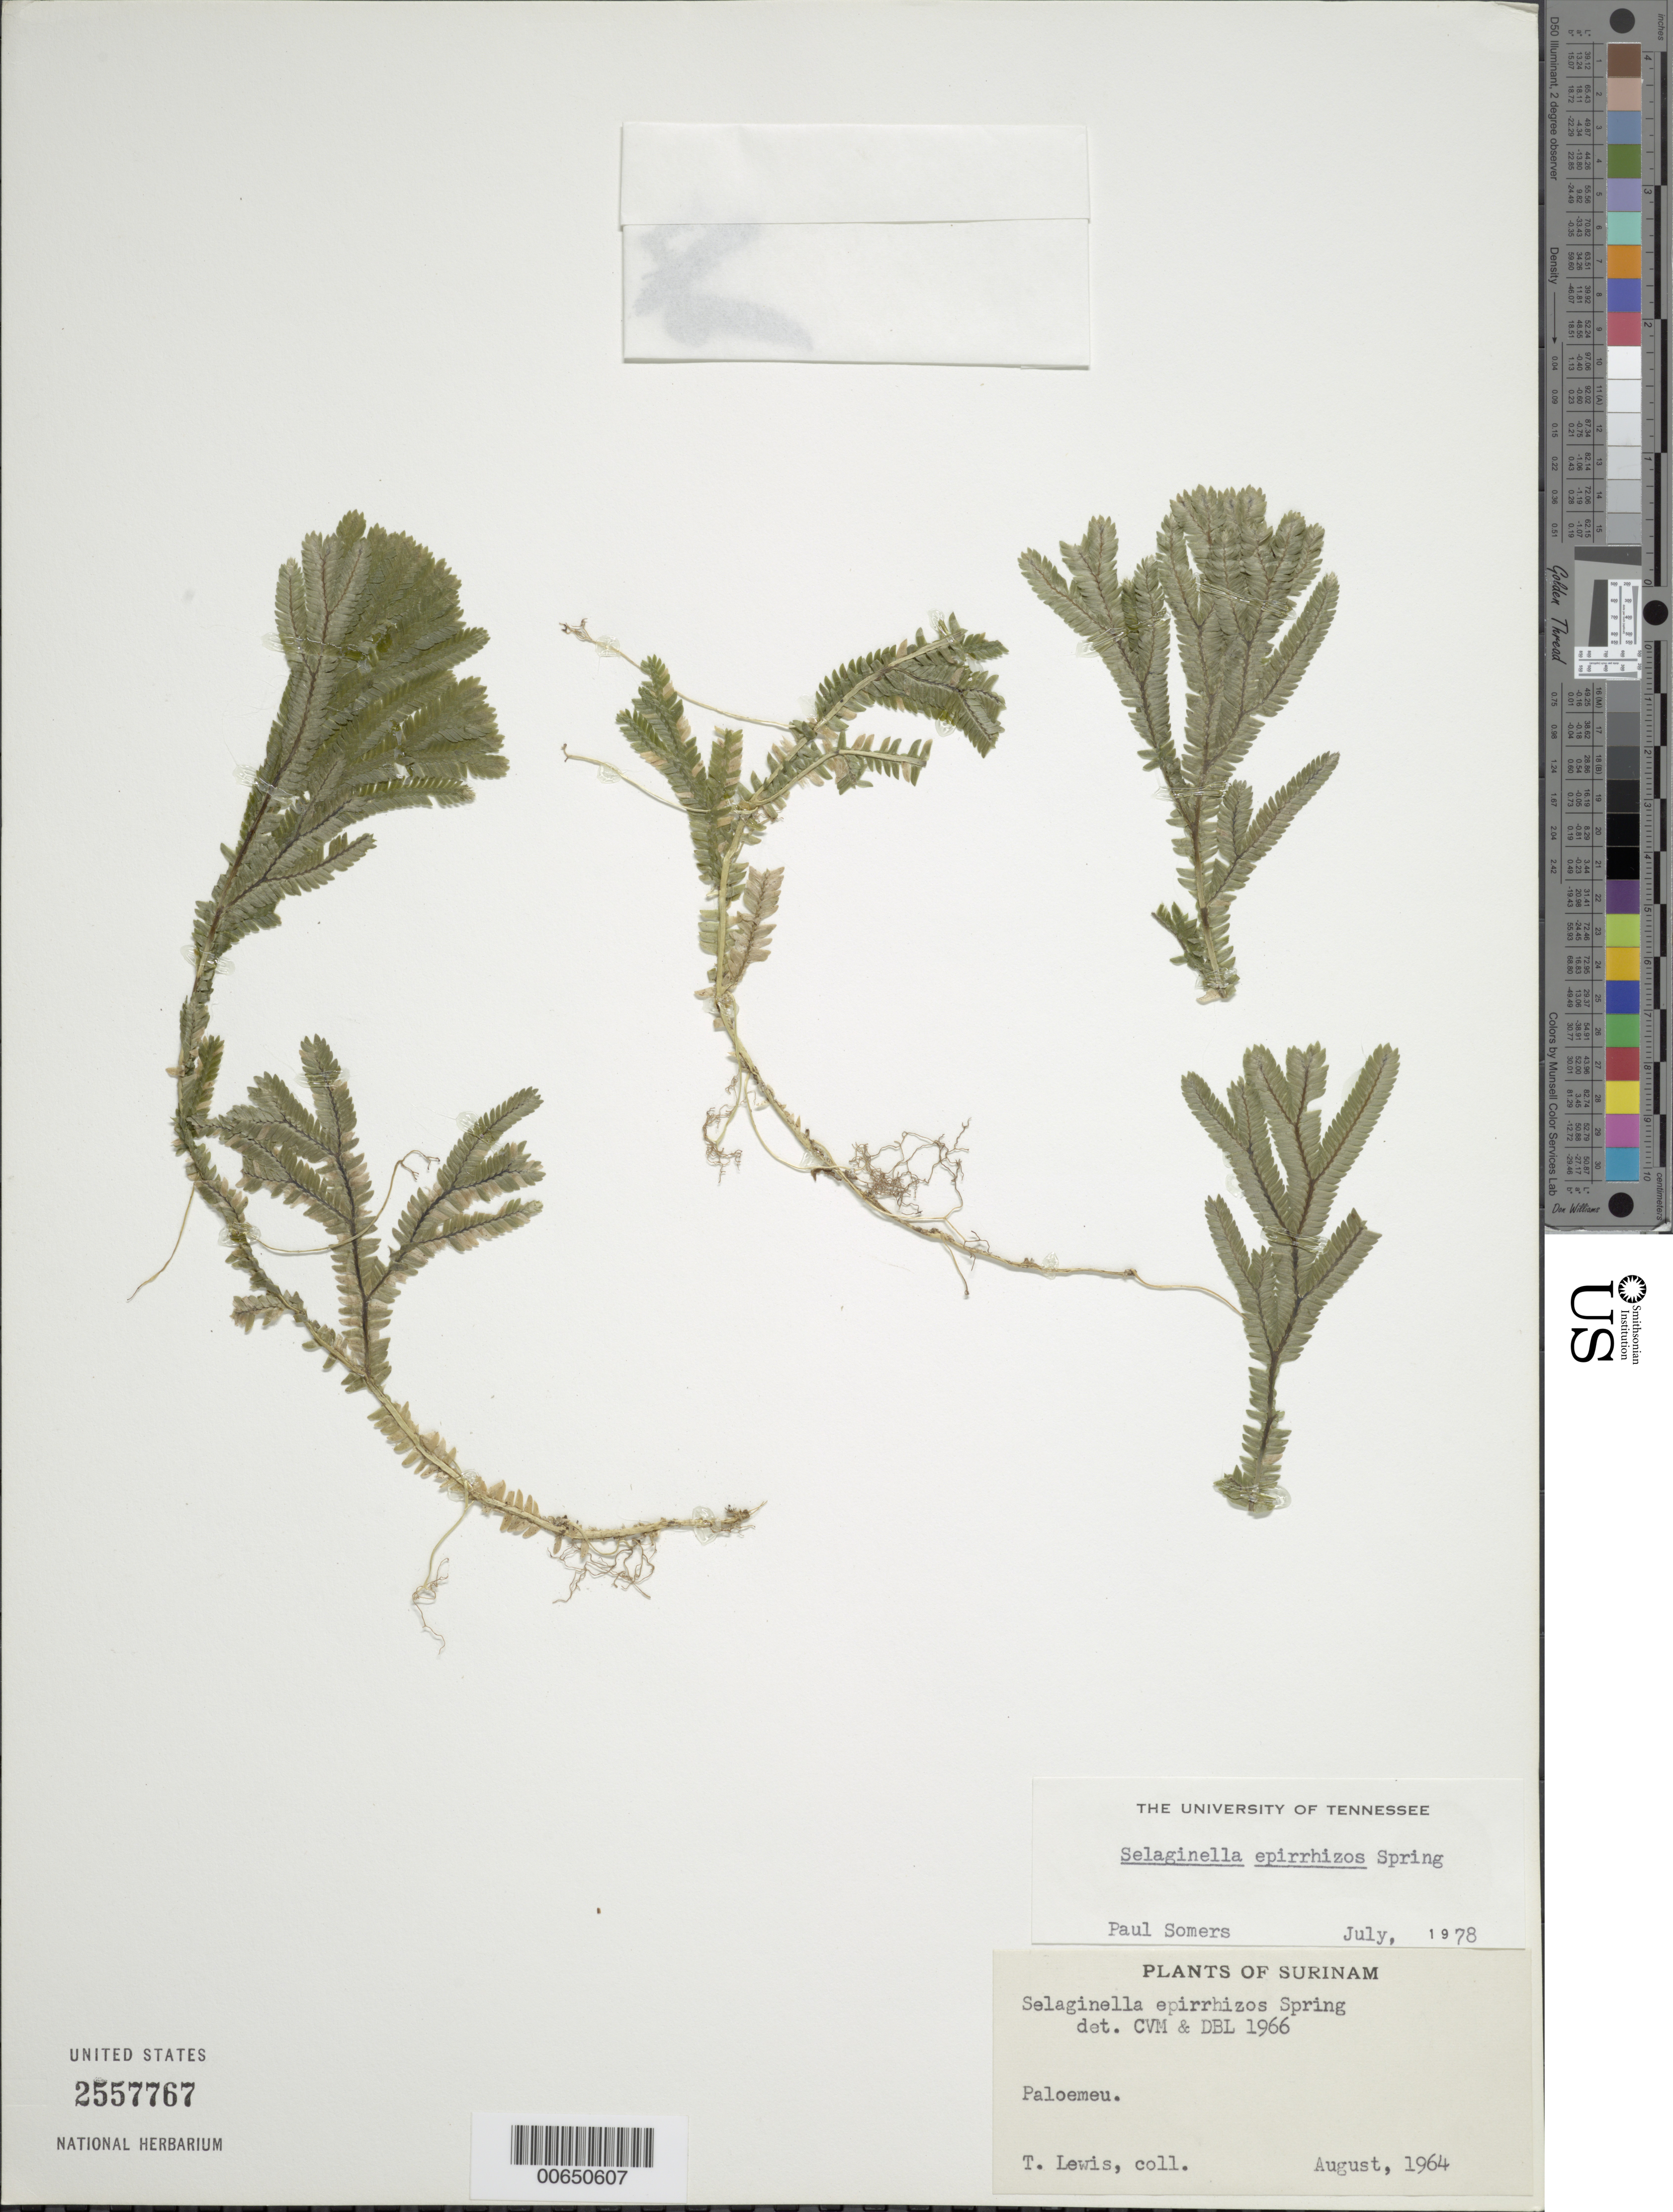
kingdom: Plantae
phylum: Tracheophyta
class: Lycopodiopsida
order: Selaginellales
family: Selaginellaceae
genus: Selaginella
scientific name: Selaginella epirrhizos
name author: Spring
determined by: Morton, C. V.; Lellinger, D. B.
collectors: T. Lewis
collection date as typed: Aug-64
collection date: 1964-08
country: Suriname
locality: Paloemeu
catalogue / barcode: US 2557767